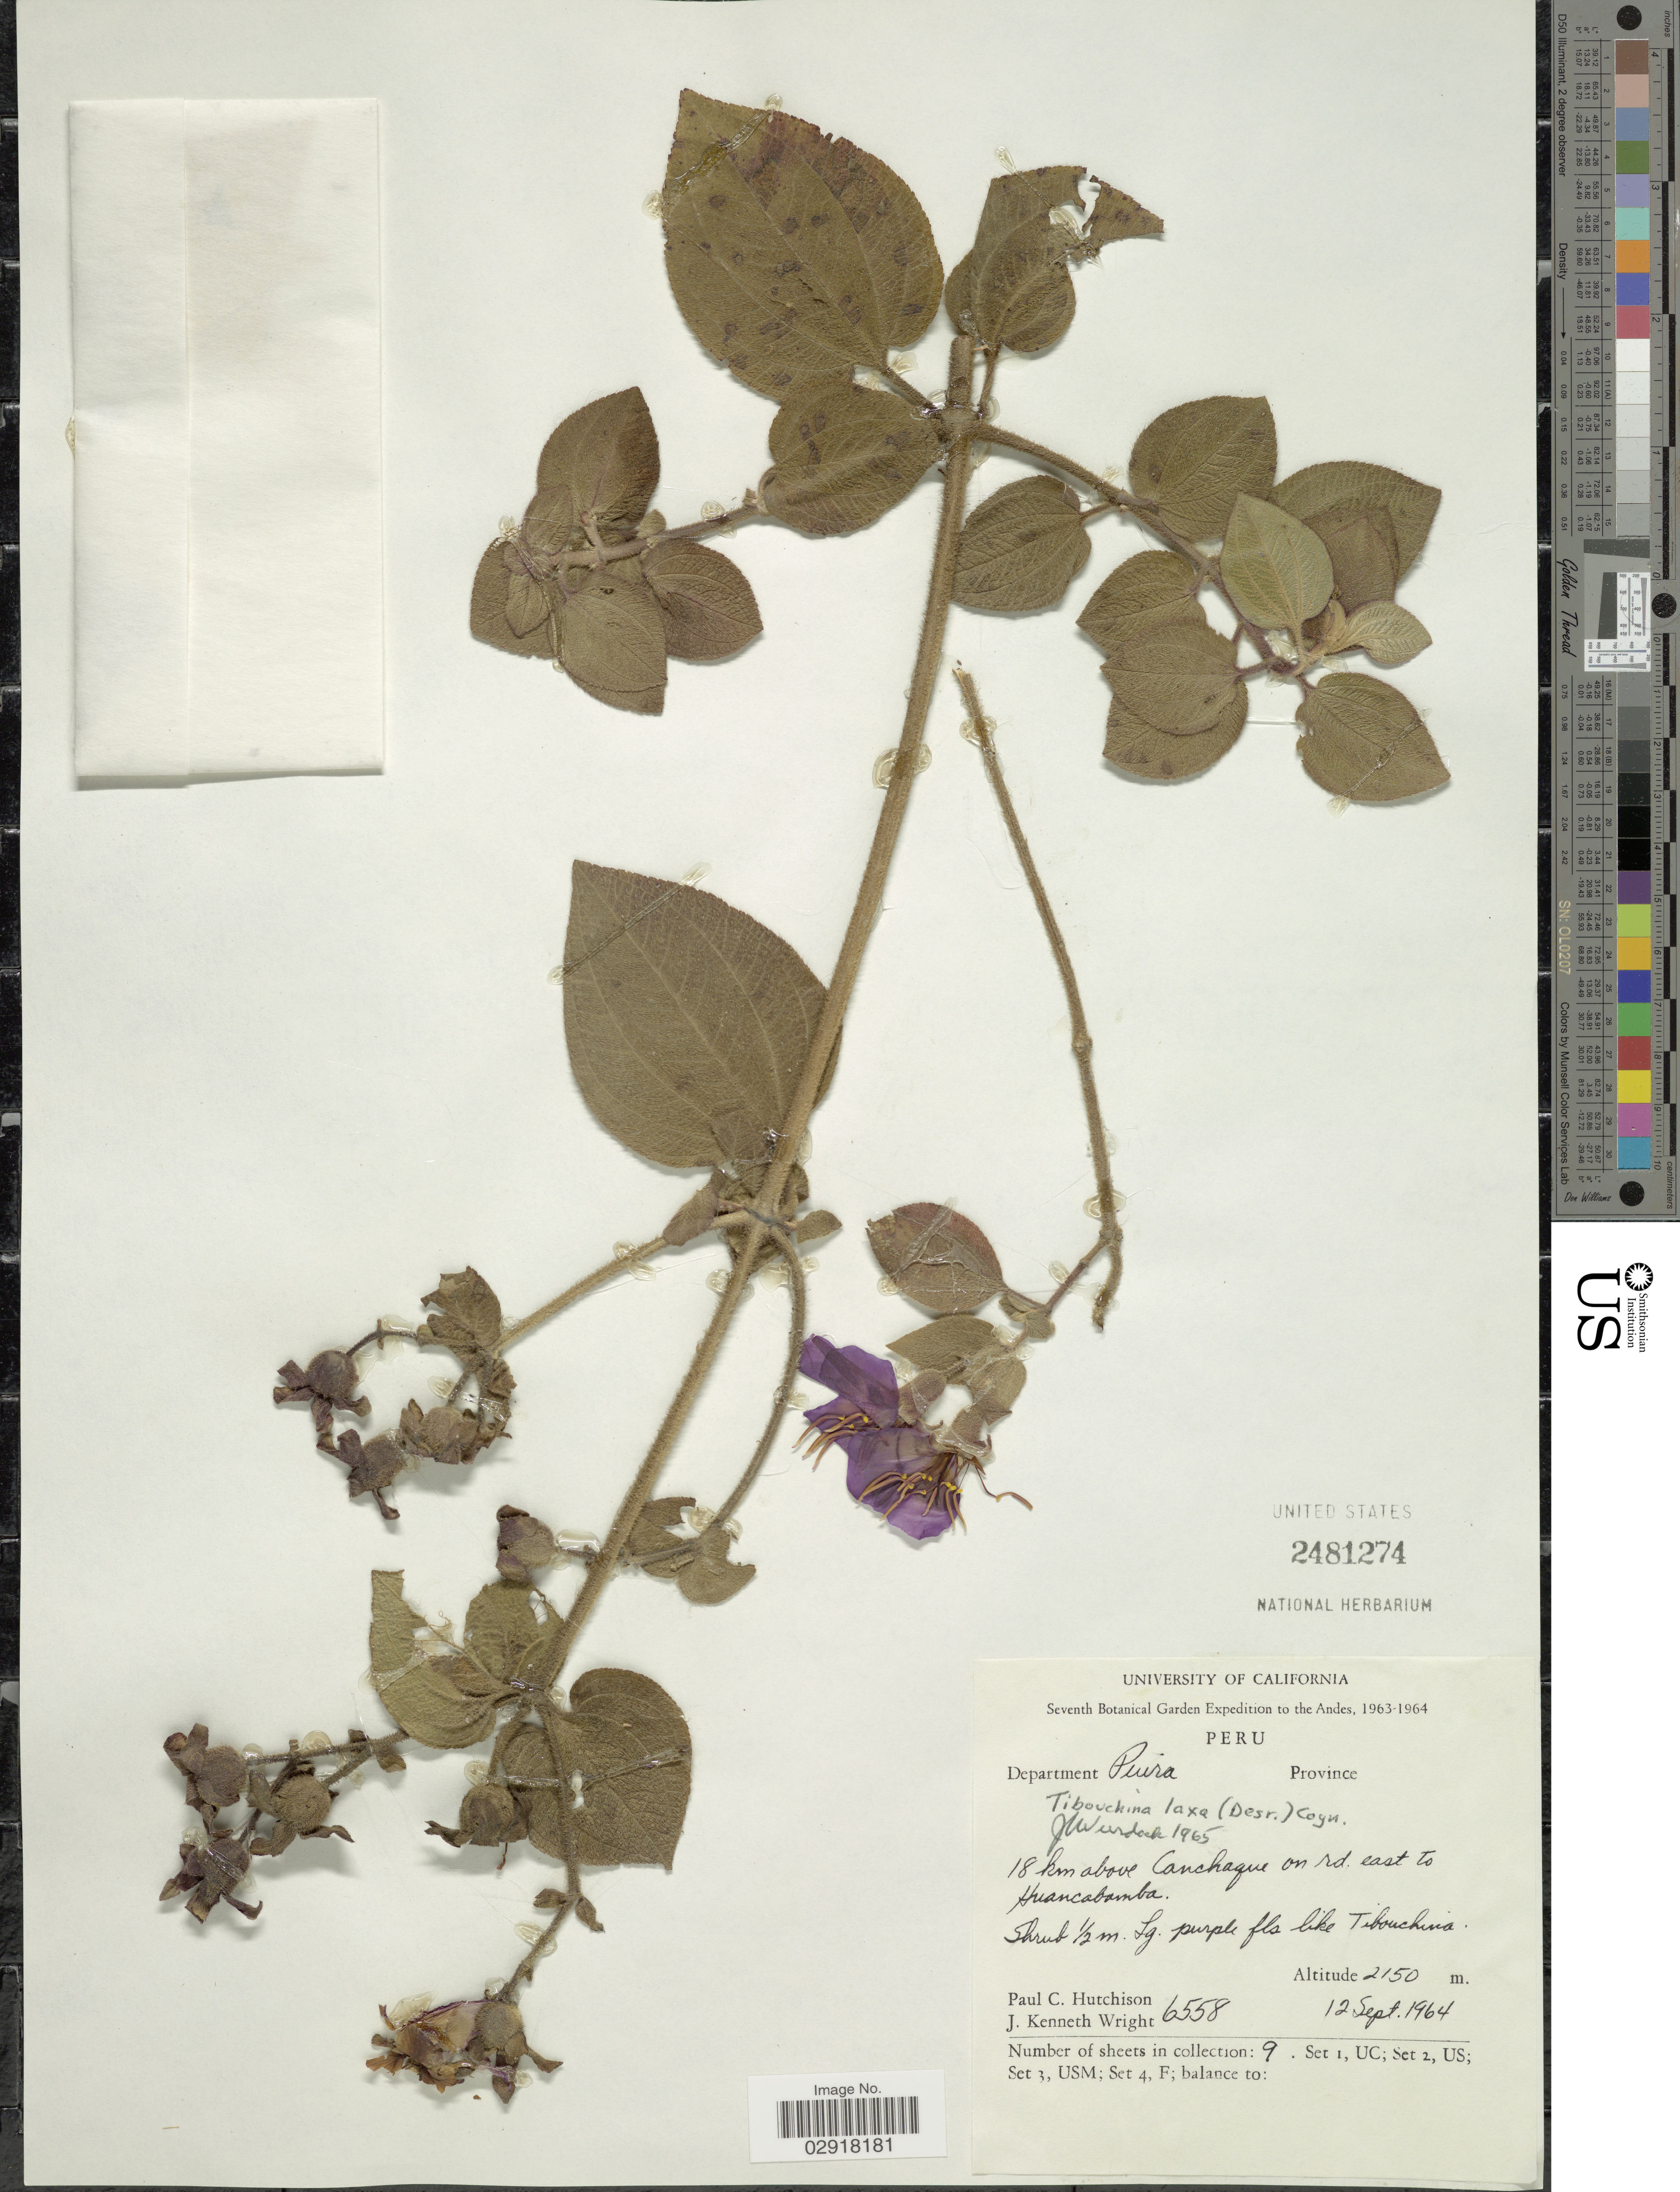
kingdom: Plantae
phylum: Tracheophyta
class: Magnoliopsida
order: Myrtales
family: Melastomataceae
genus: Chaetogastra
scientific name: Chaetogastra laxa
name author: (Desr.) P.J.F. Guim. & Michelang.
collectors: P. C. Hutchison & J. K. Wright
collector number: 6558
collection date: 1964-09-12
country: Peru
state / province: Piura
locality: Department Piura. Andes. 18 km above Canchaque on rd. east to Huancabamba.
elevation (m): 2150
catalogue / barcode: US 2481274